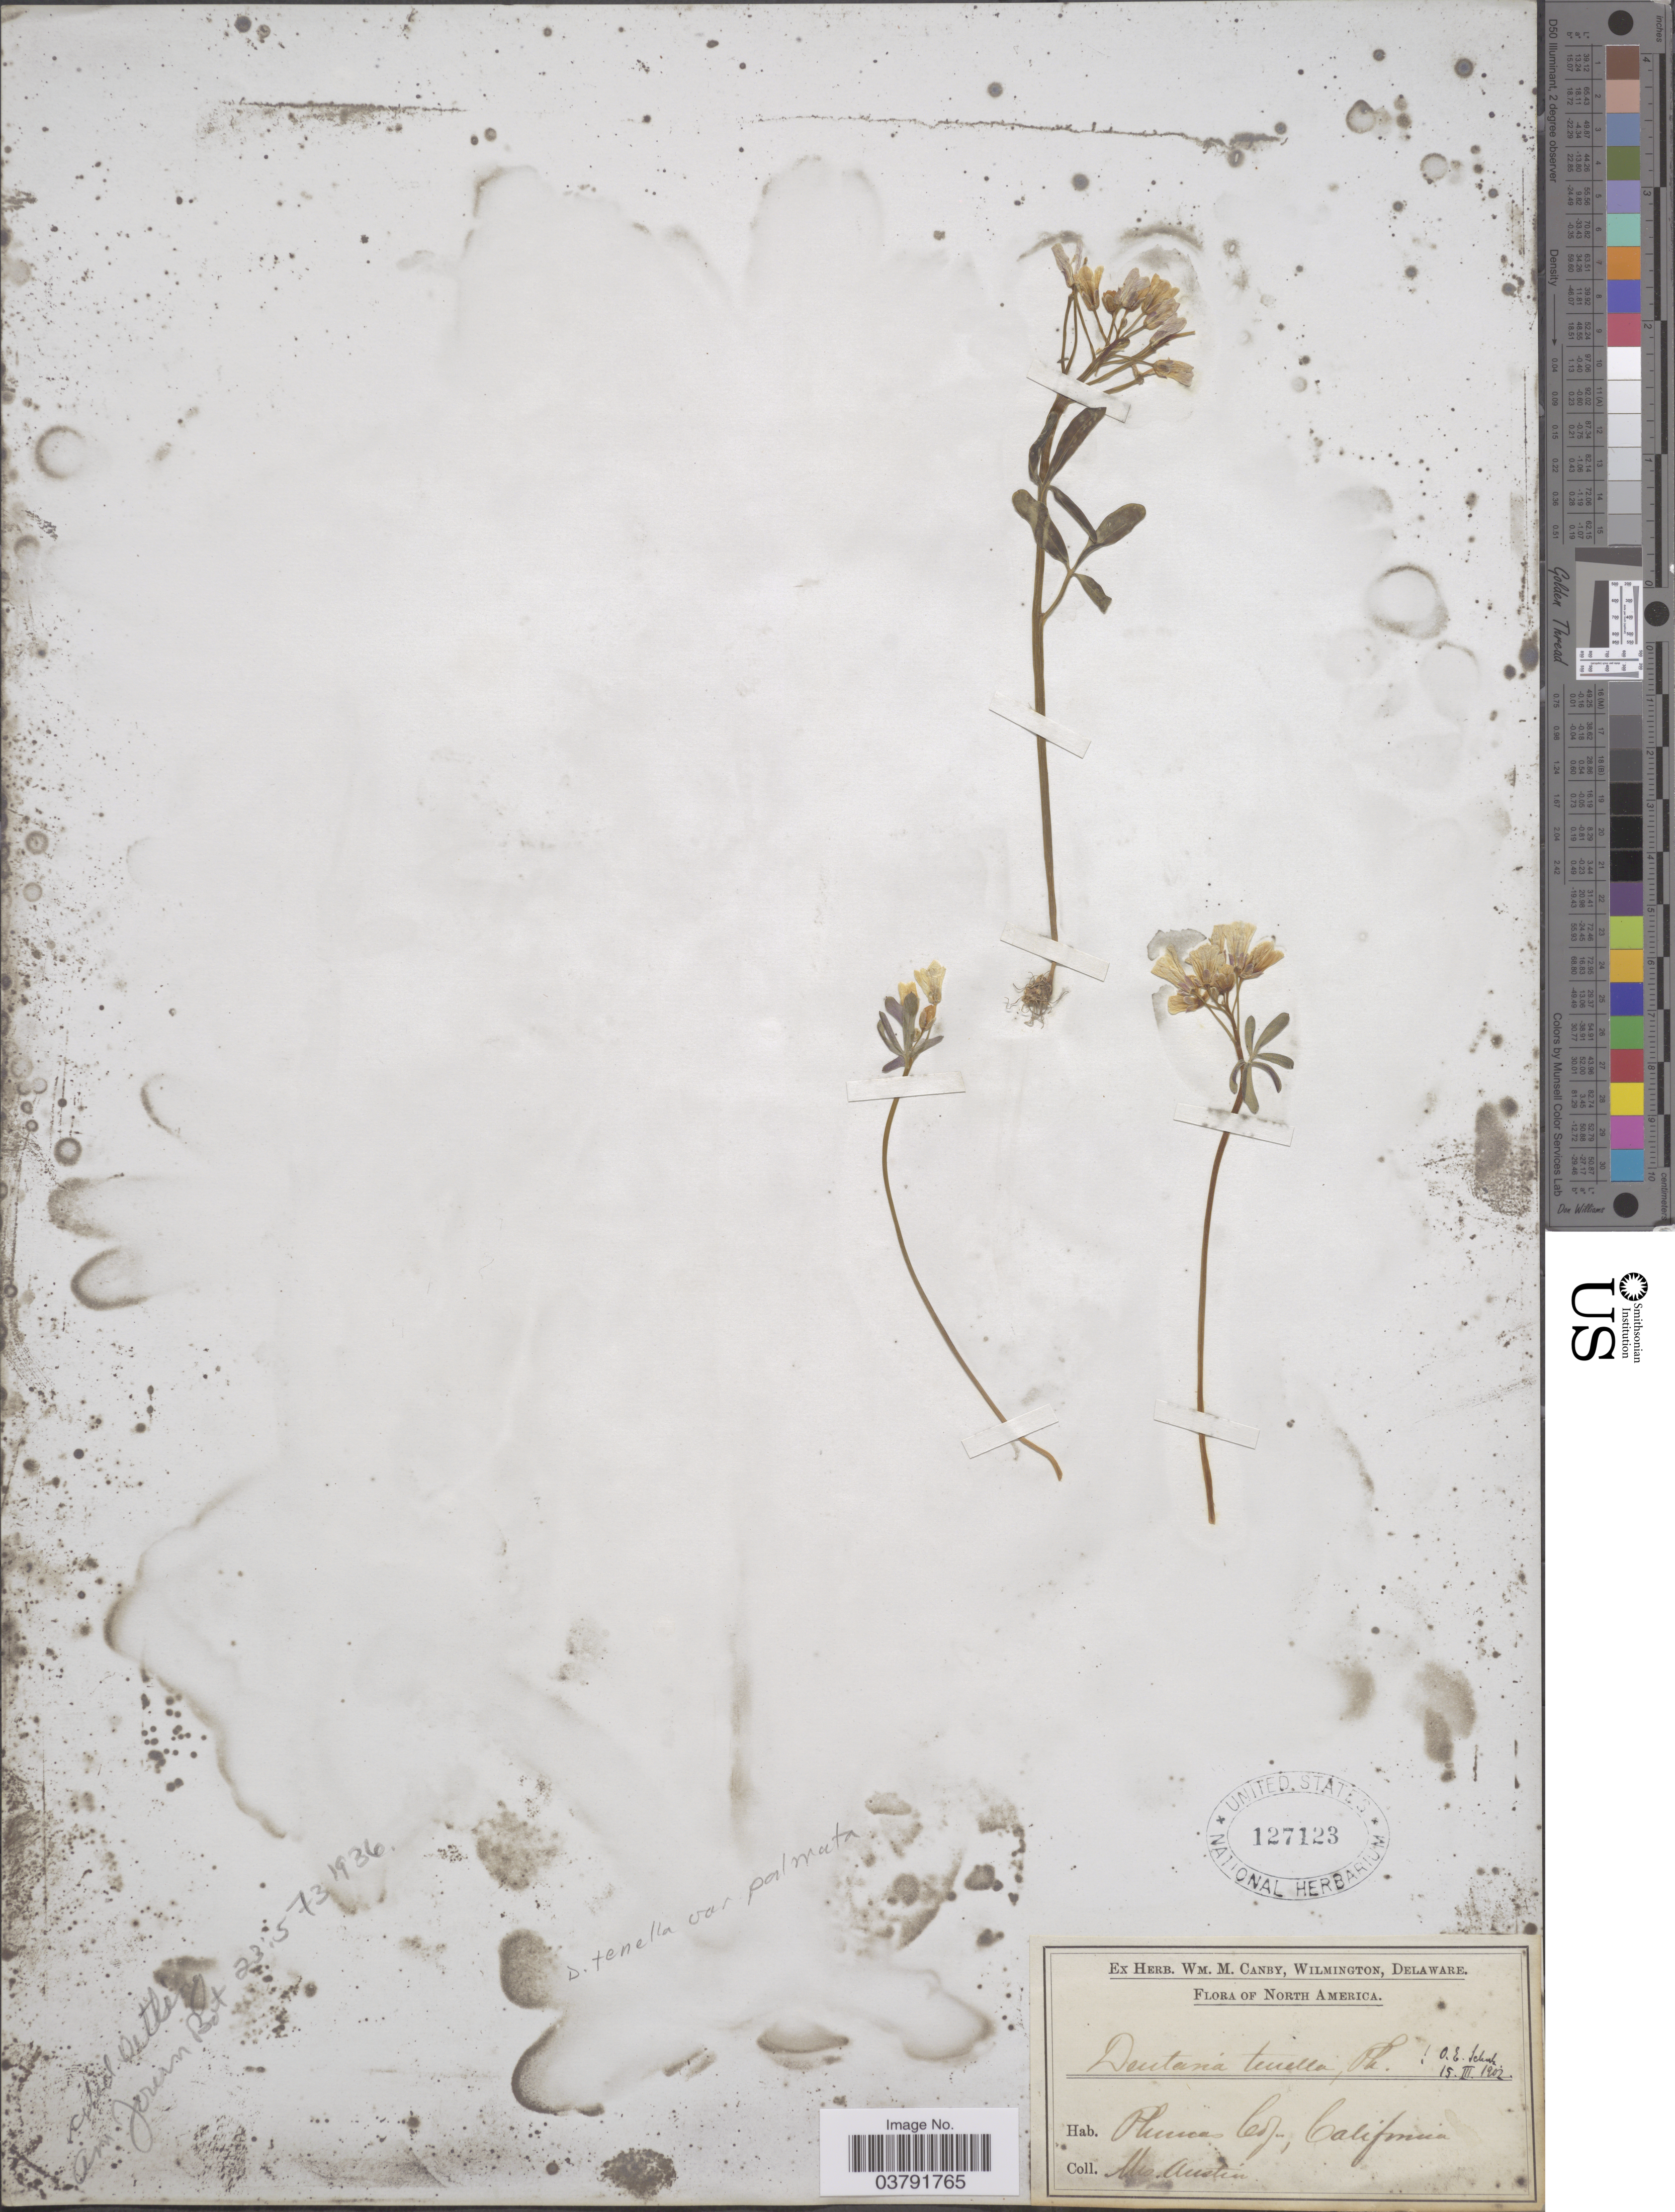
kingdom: Plantae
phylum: Tracheophyta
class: Magnoliopsida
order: Brassicales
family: Brassicaceae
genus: Dentaria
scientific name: Dentaria tenella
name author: Pursh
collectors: Austin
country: United States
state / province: California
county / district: Plumas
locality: Plumas Co.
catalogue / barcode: US 127123